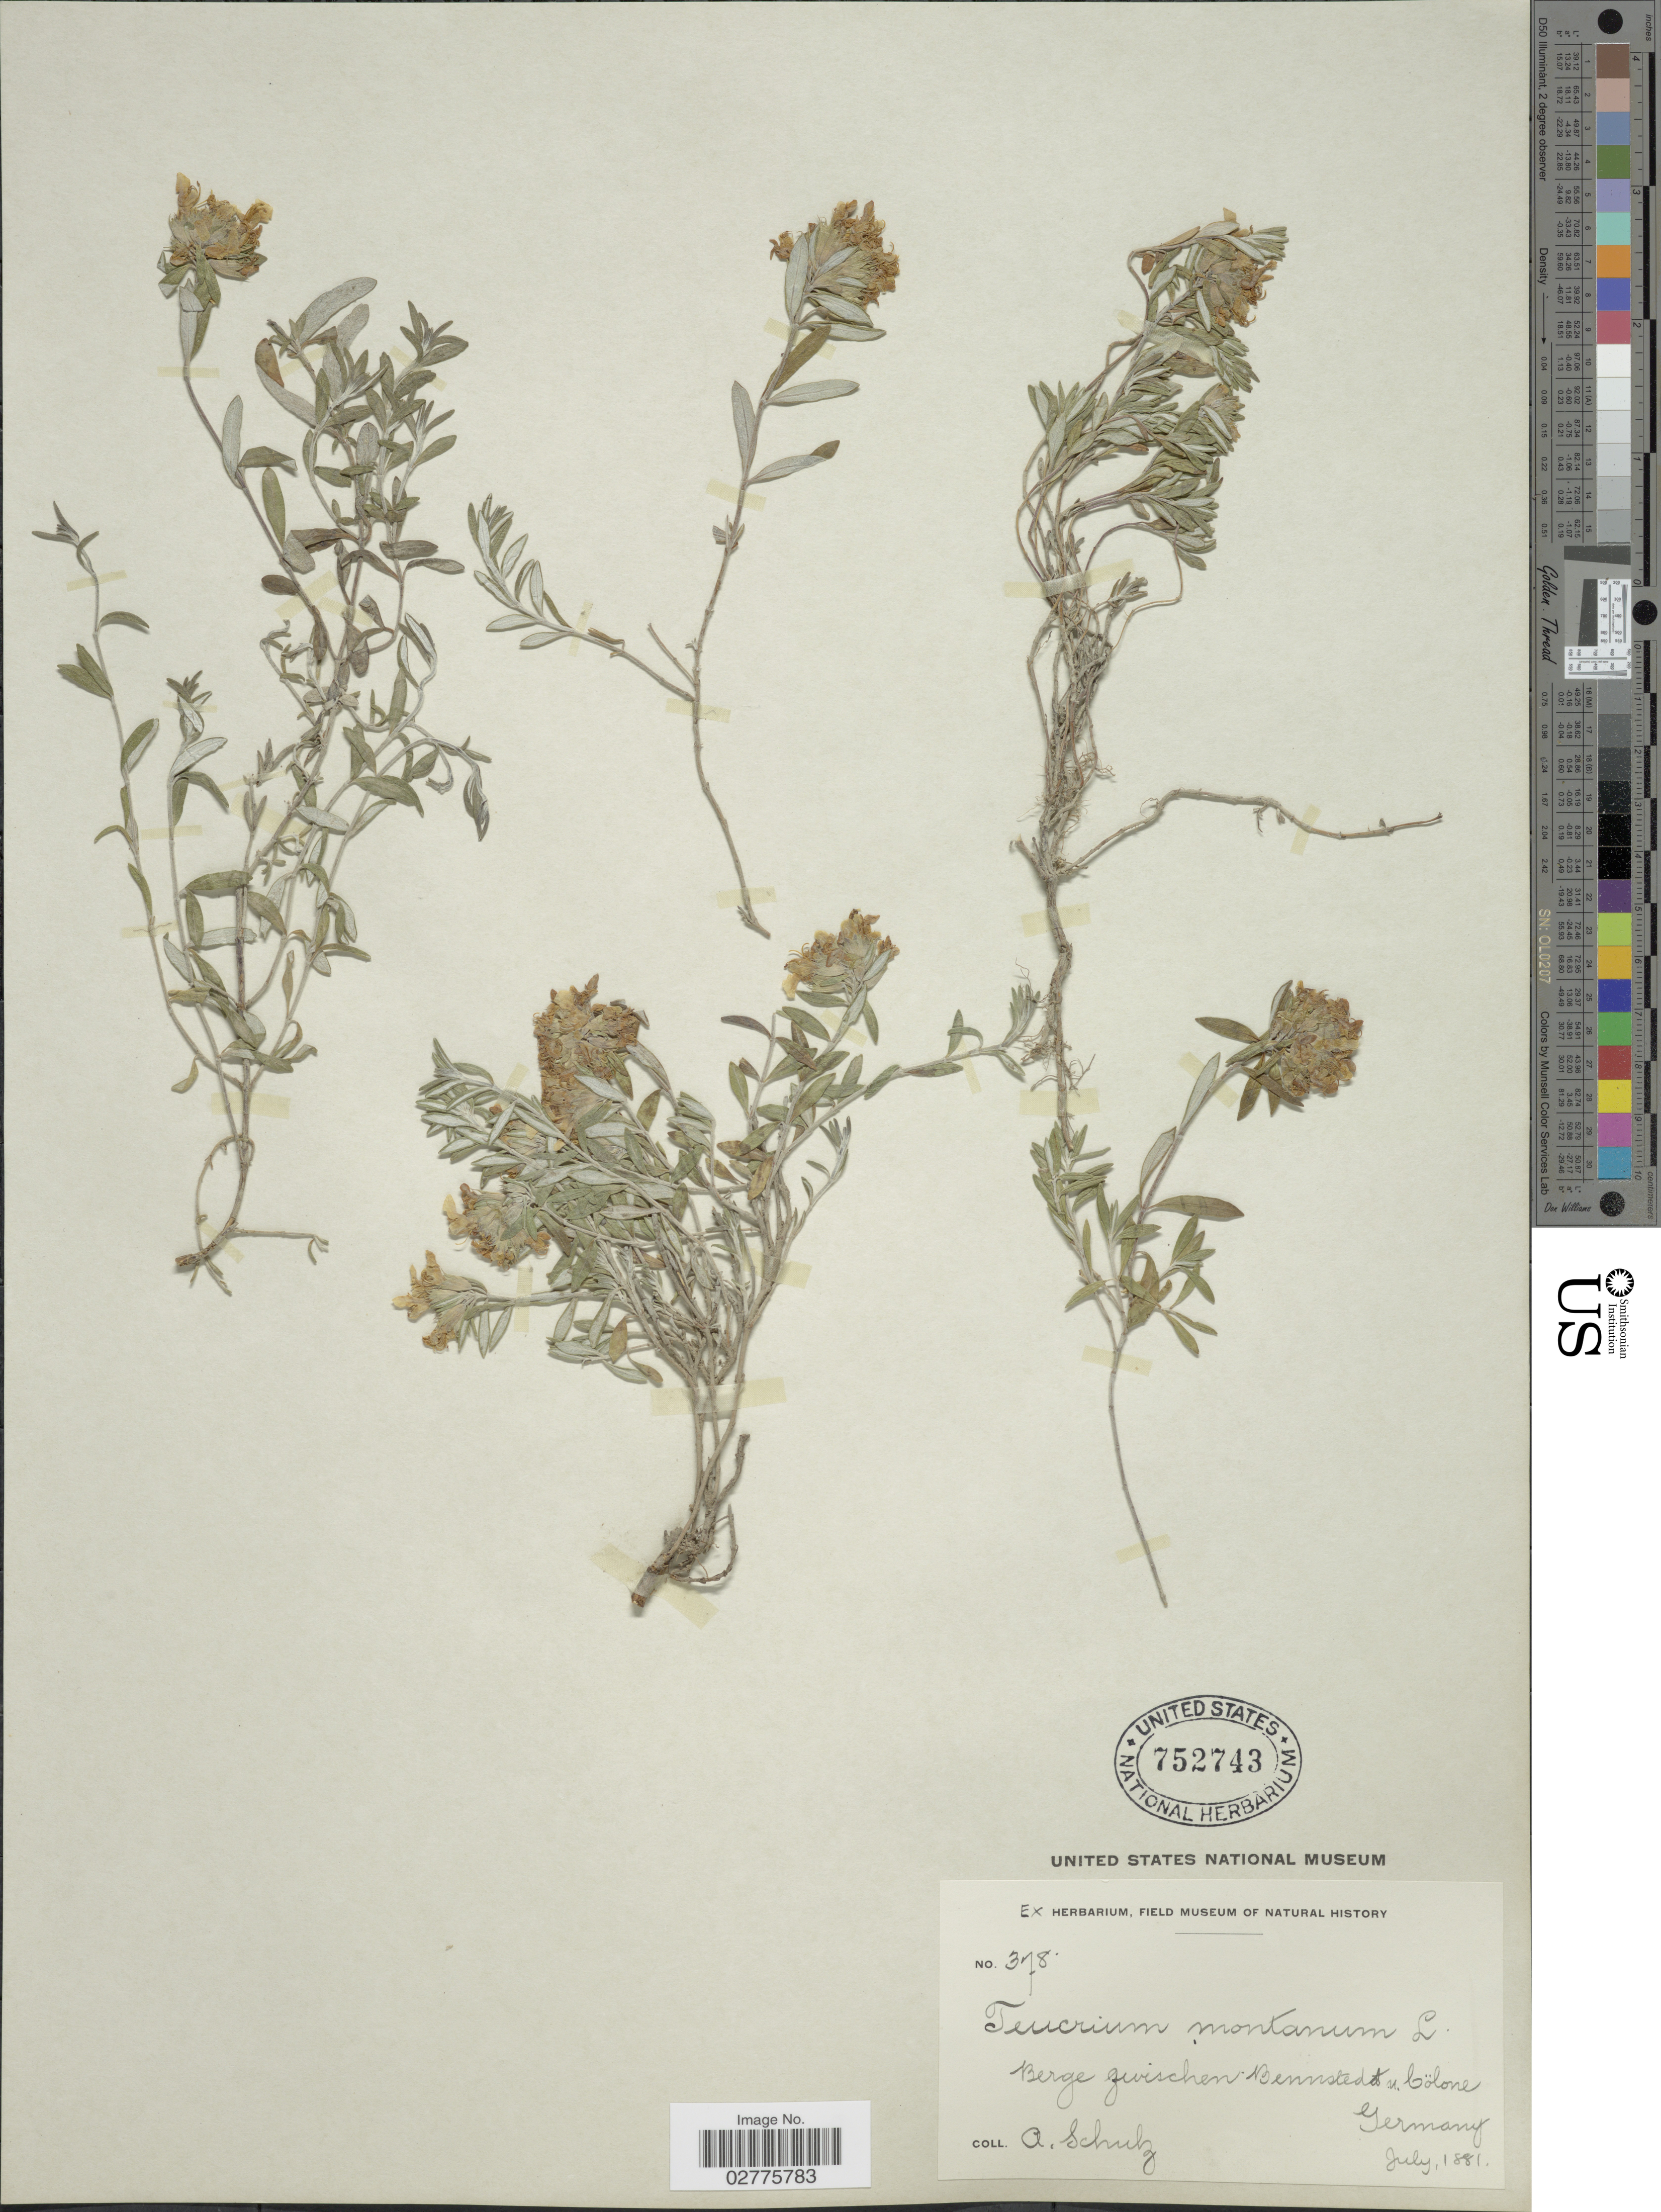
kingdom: Plantae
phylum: Tracheophyta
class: Magnoliopsida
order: Lamiales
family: Lamiaceae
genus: Teucrium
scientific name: Teucrium montanum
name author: L.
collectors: A. Schulz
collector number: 378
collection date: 1881-07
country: Germany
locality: Berge zwischen Bennstedt u. Cölone.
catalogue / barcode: US 752743